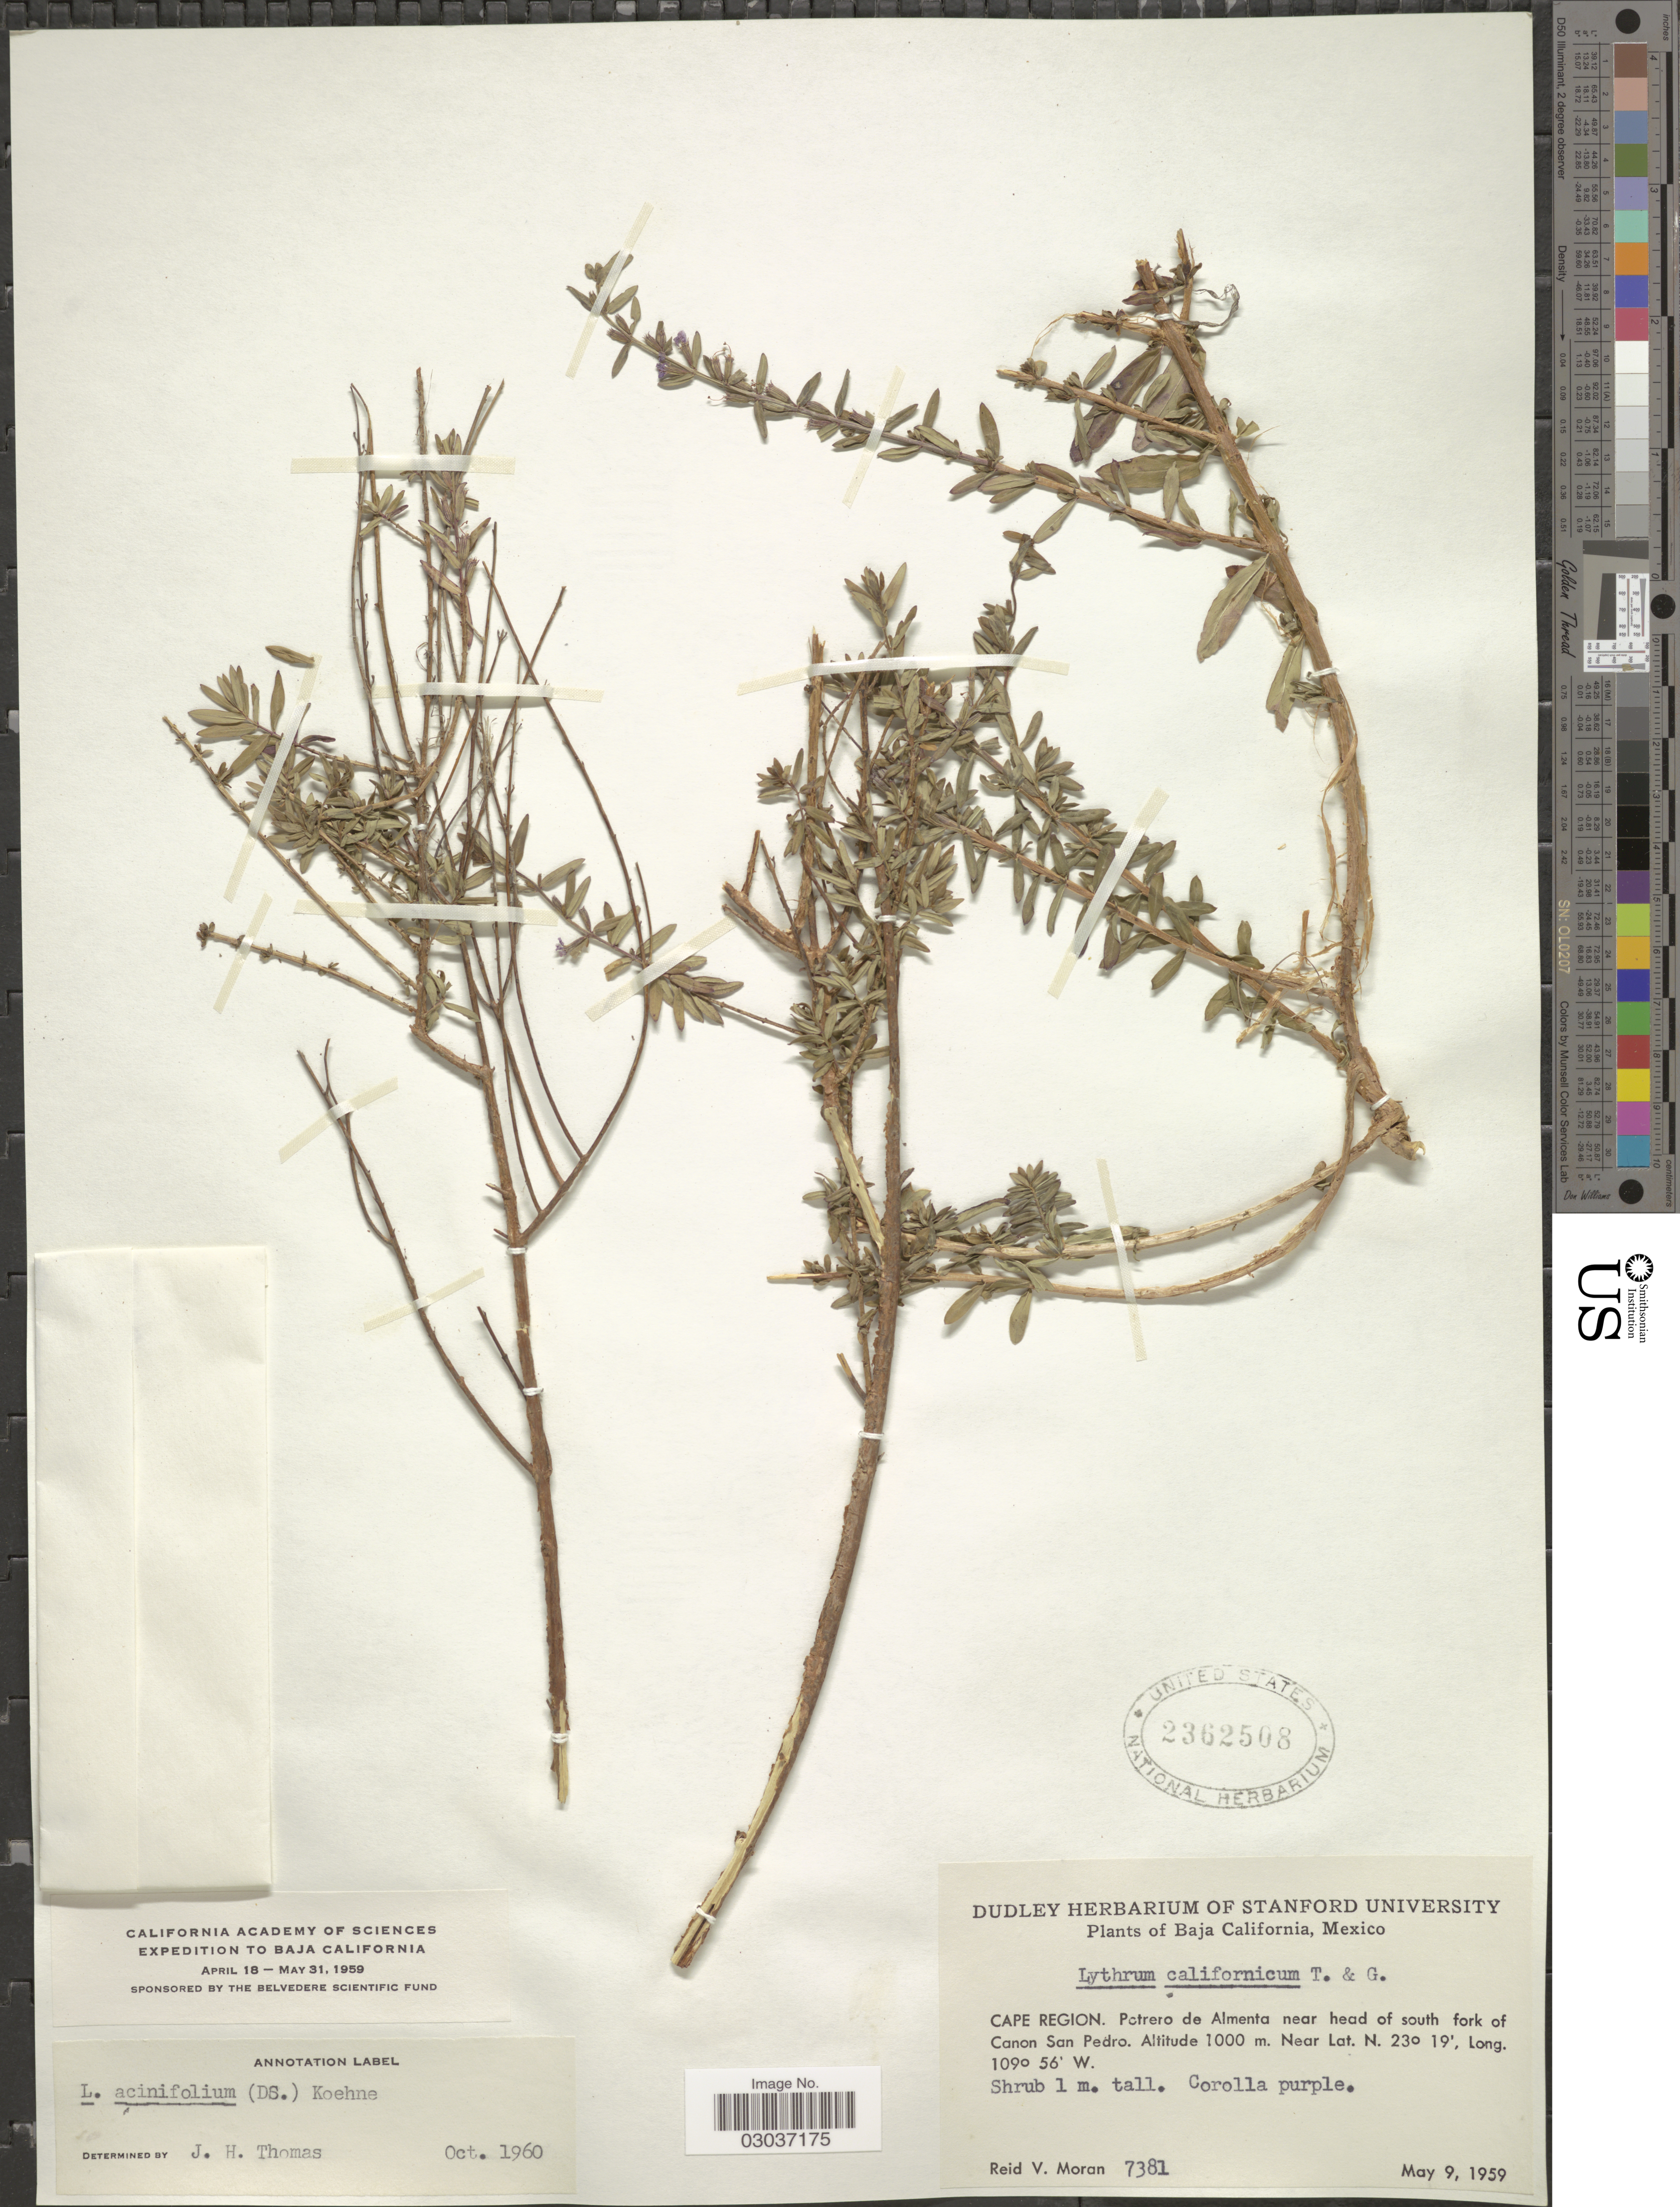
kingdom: Plantae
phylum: Tracheophyta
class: Magnoliopsida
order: Myrtales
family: Lythraceae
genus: Lythrum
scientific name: Lythrum acinifolium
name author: Sessé & Moc. ex Koehne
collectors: R. V. Moran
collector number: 7381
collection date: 1959-05-09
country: Mexico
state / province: Baja California Sur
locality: Cape Region. Potrero de Almenta near head of south fork of Canon San Pedro.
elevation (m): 1000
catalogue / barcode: US 2362508